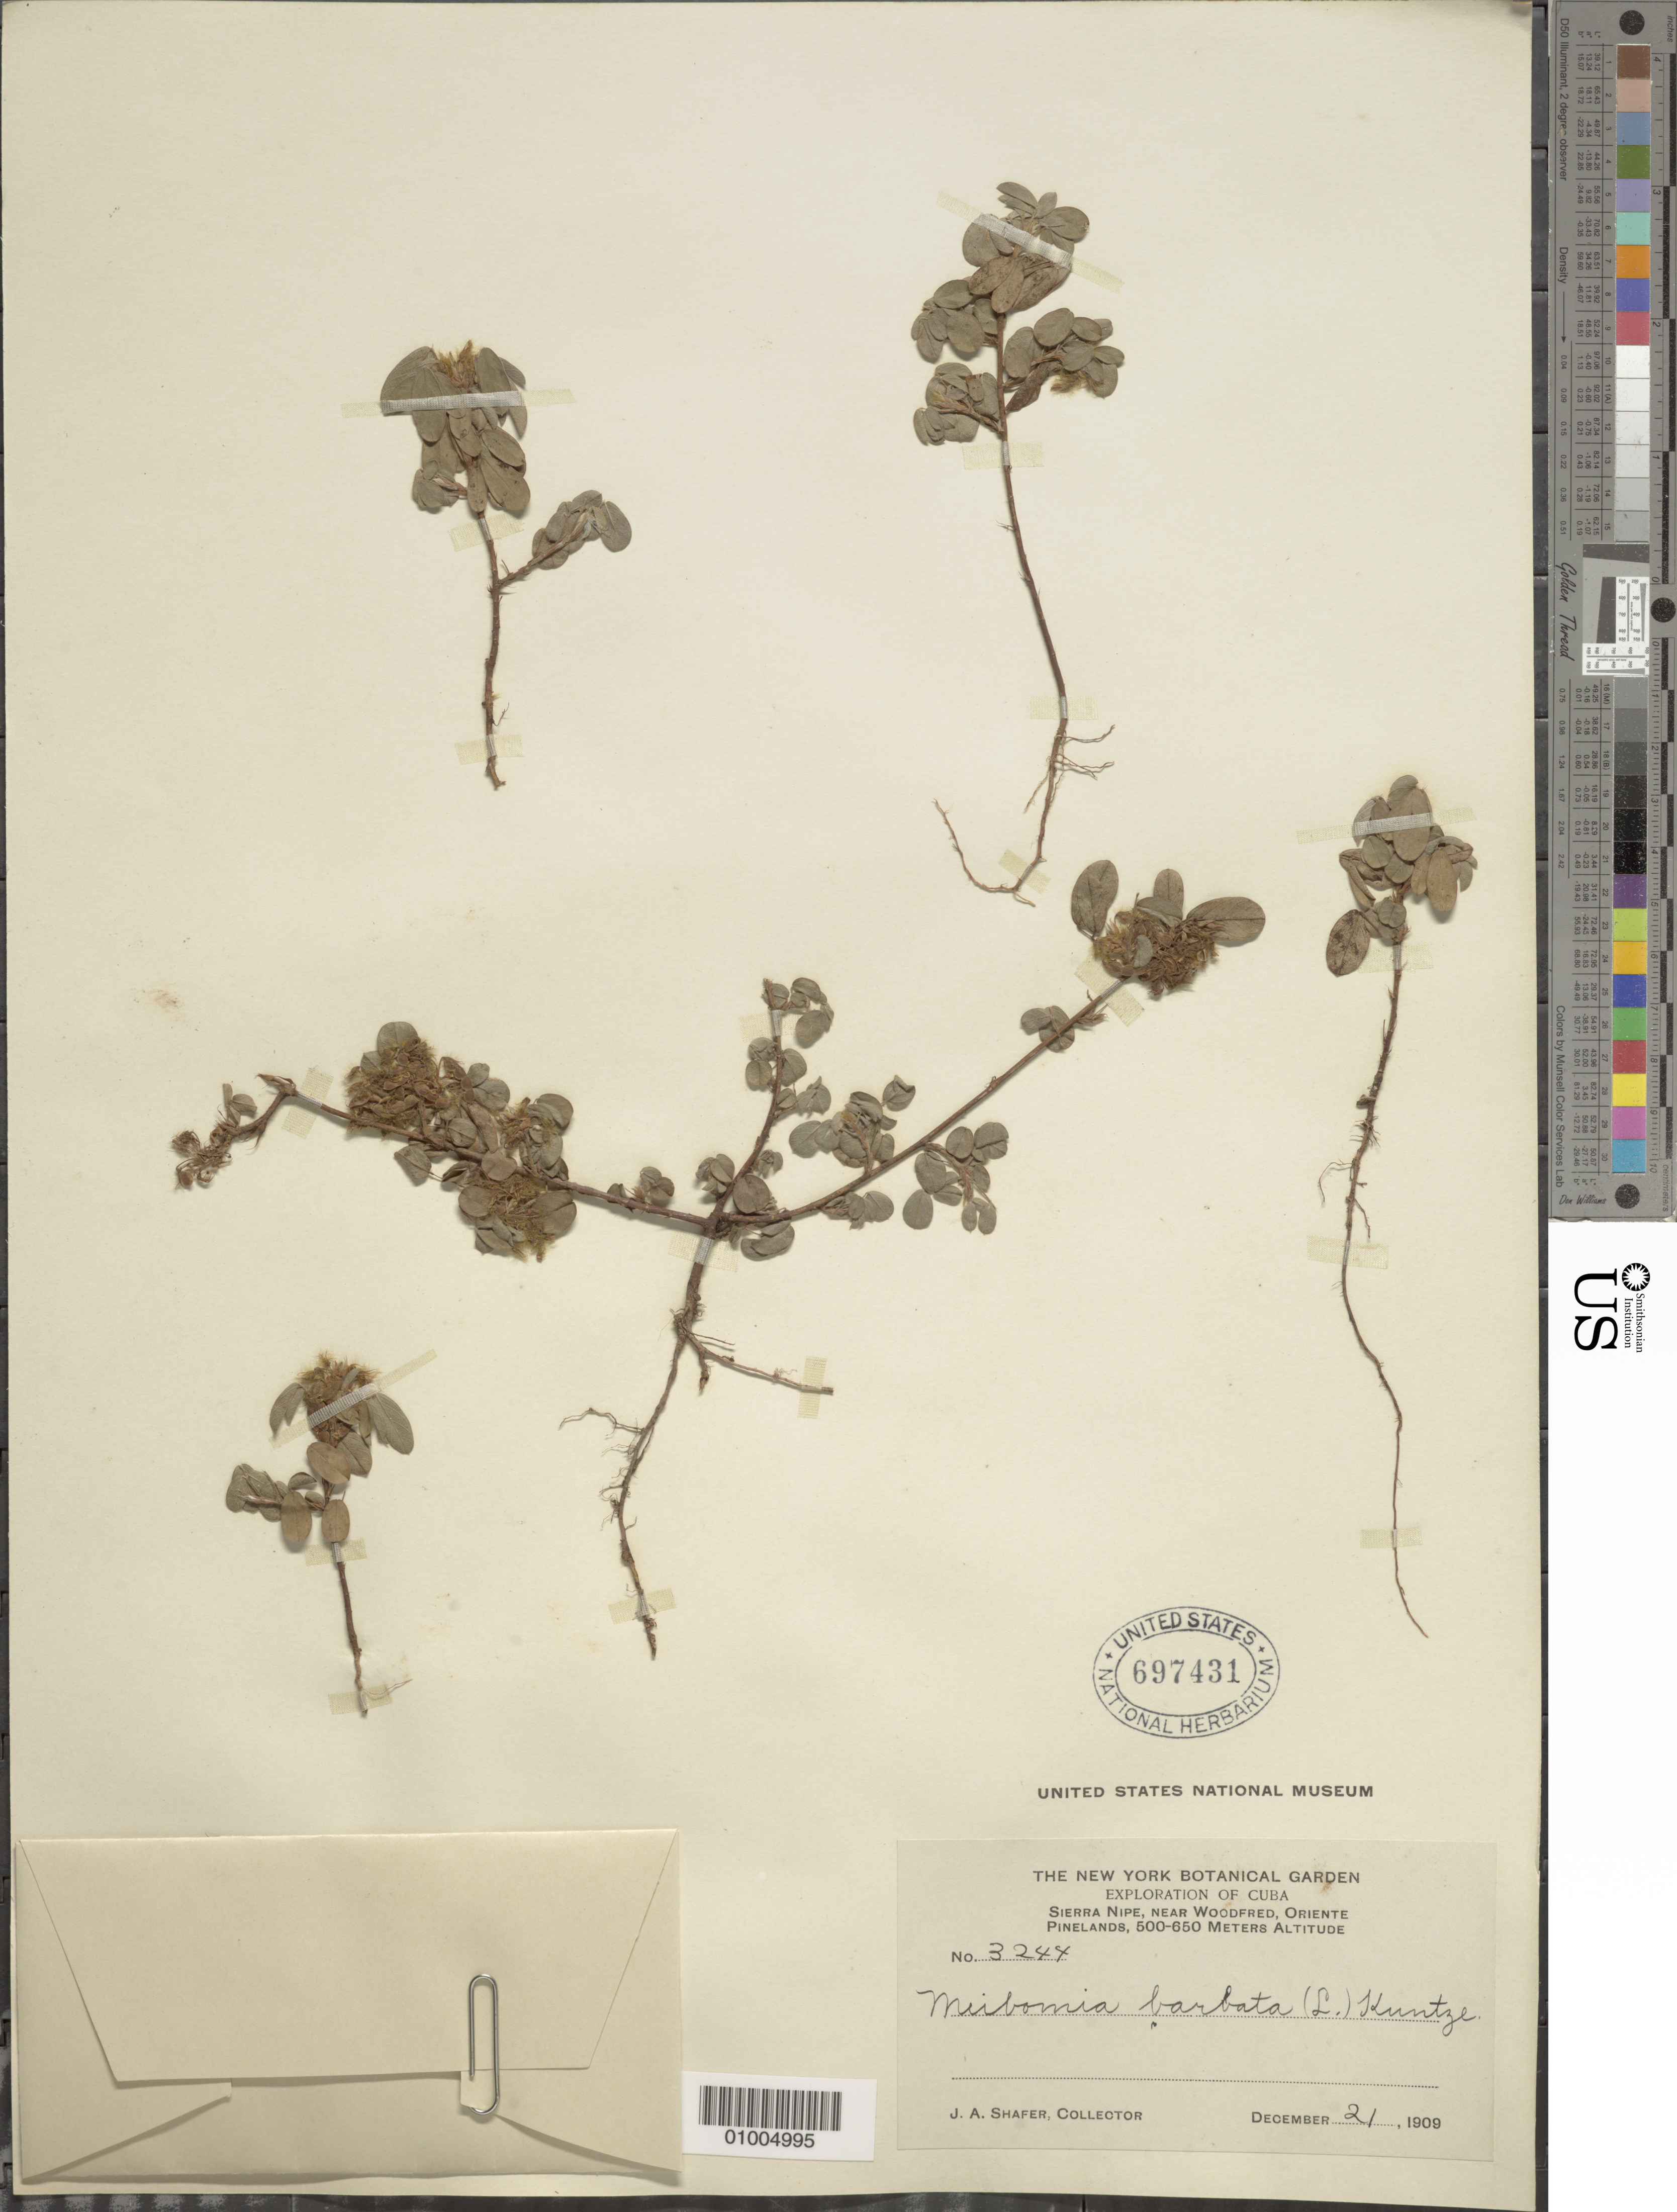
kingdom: Plantae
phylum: Tracheophyta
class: Magnoliopsida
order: Fabales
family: Fabaceae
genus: Grona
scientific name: Grona barbata var. barbata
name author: (L.) H. Ohashi & K. Ohashi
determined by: Strong, Mark T., (BOT), Smithsonian Institution - National Museum of Natural History (UNITED STATES)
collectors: J. A. Shafer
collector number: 3244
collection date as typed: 21 --- 1909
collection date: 1909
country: Cuba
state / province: Holguín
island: Cuba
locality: Sierra Nipe, near Woodred, Oriente, Pinelands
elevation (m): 500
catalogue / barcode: US 697431